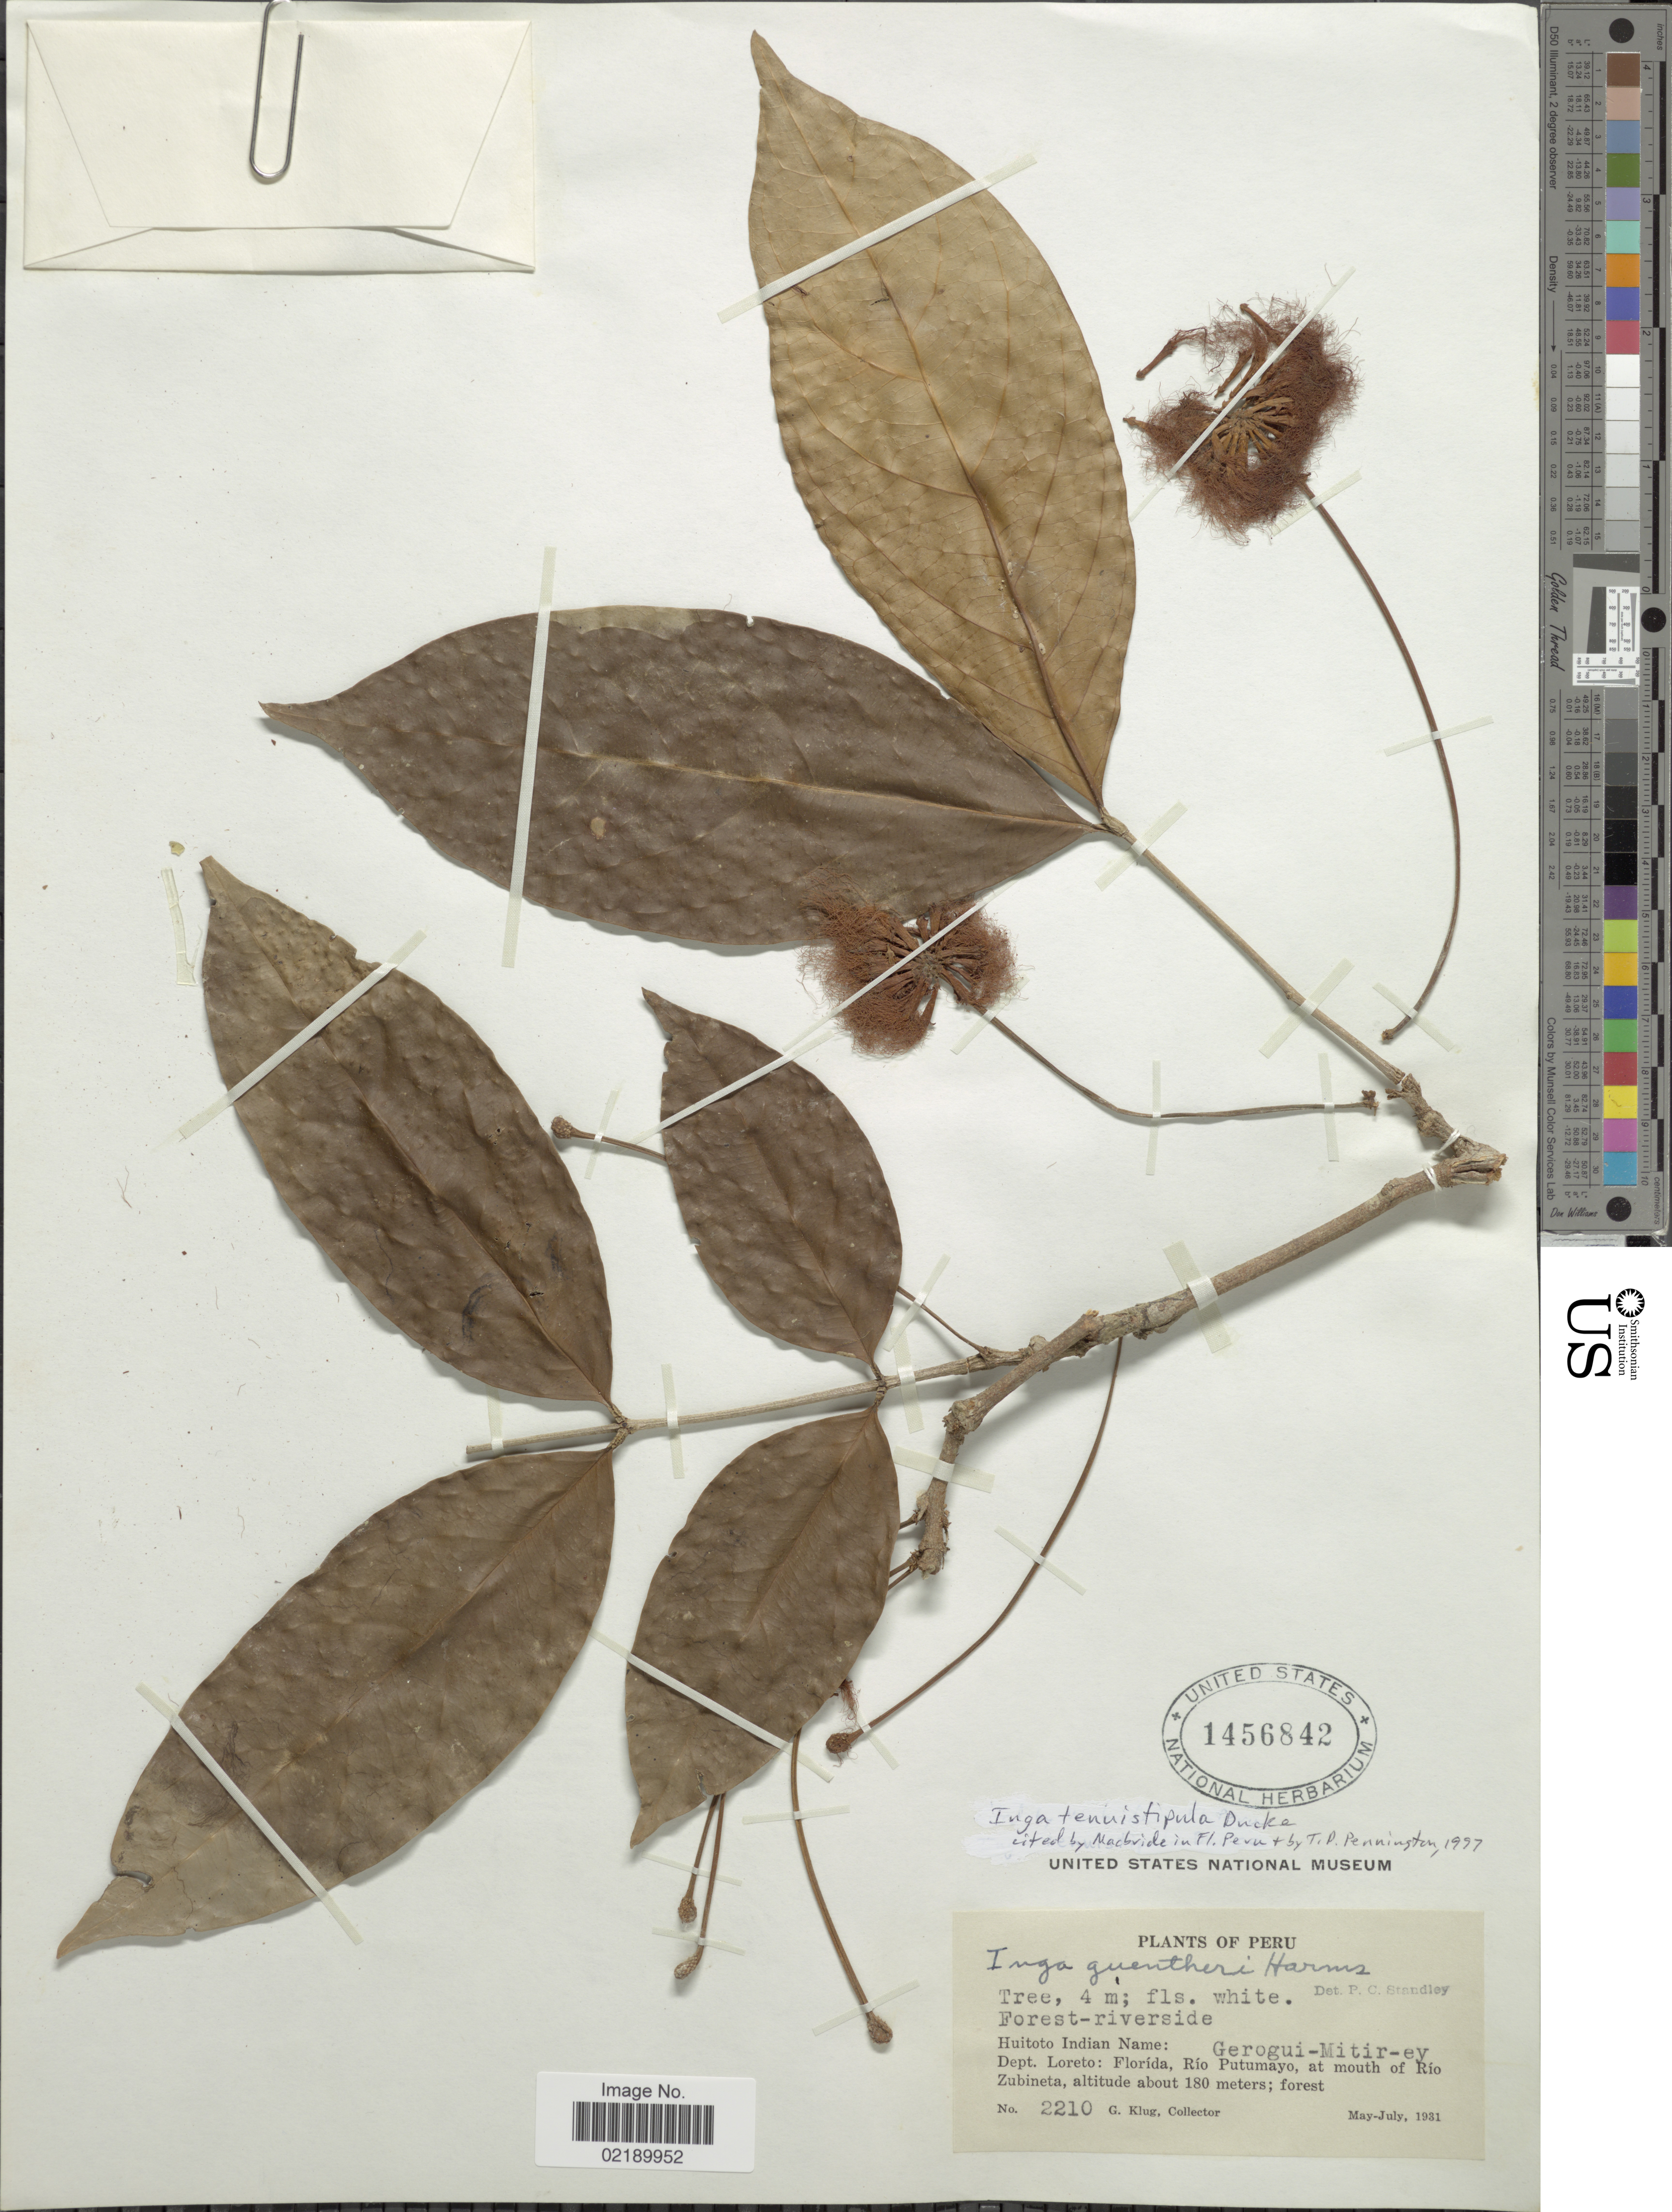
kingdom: Plantae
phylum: Tracheophyta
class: Magnoliopsida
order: Fabales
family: Fabaceae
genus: Inga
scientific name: Inga tenuistipula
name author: Ducke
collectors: G. Klug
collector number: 2210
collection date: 1931-05/1931-07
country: Peru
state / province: Loreto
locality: Florida, Rio Putumayo, at mouth of Rio Zubineta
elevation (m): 180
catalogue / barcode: US 1456842